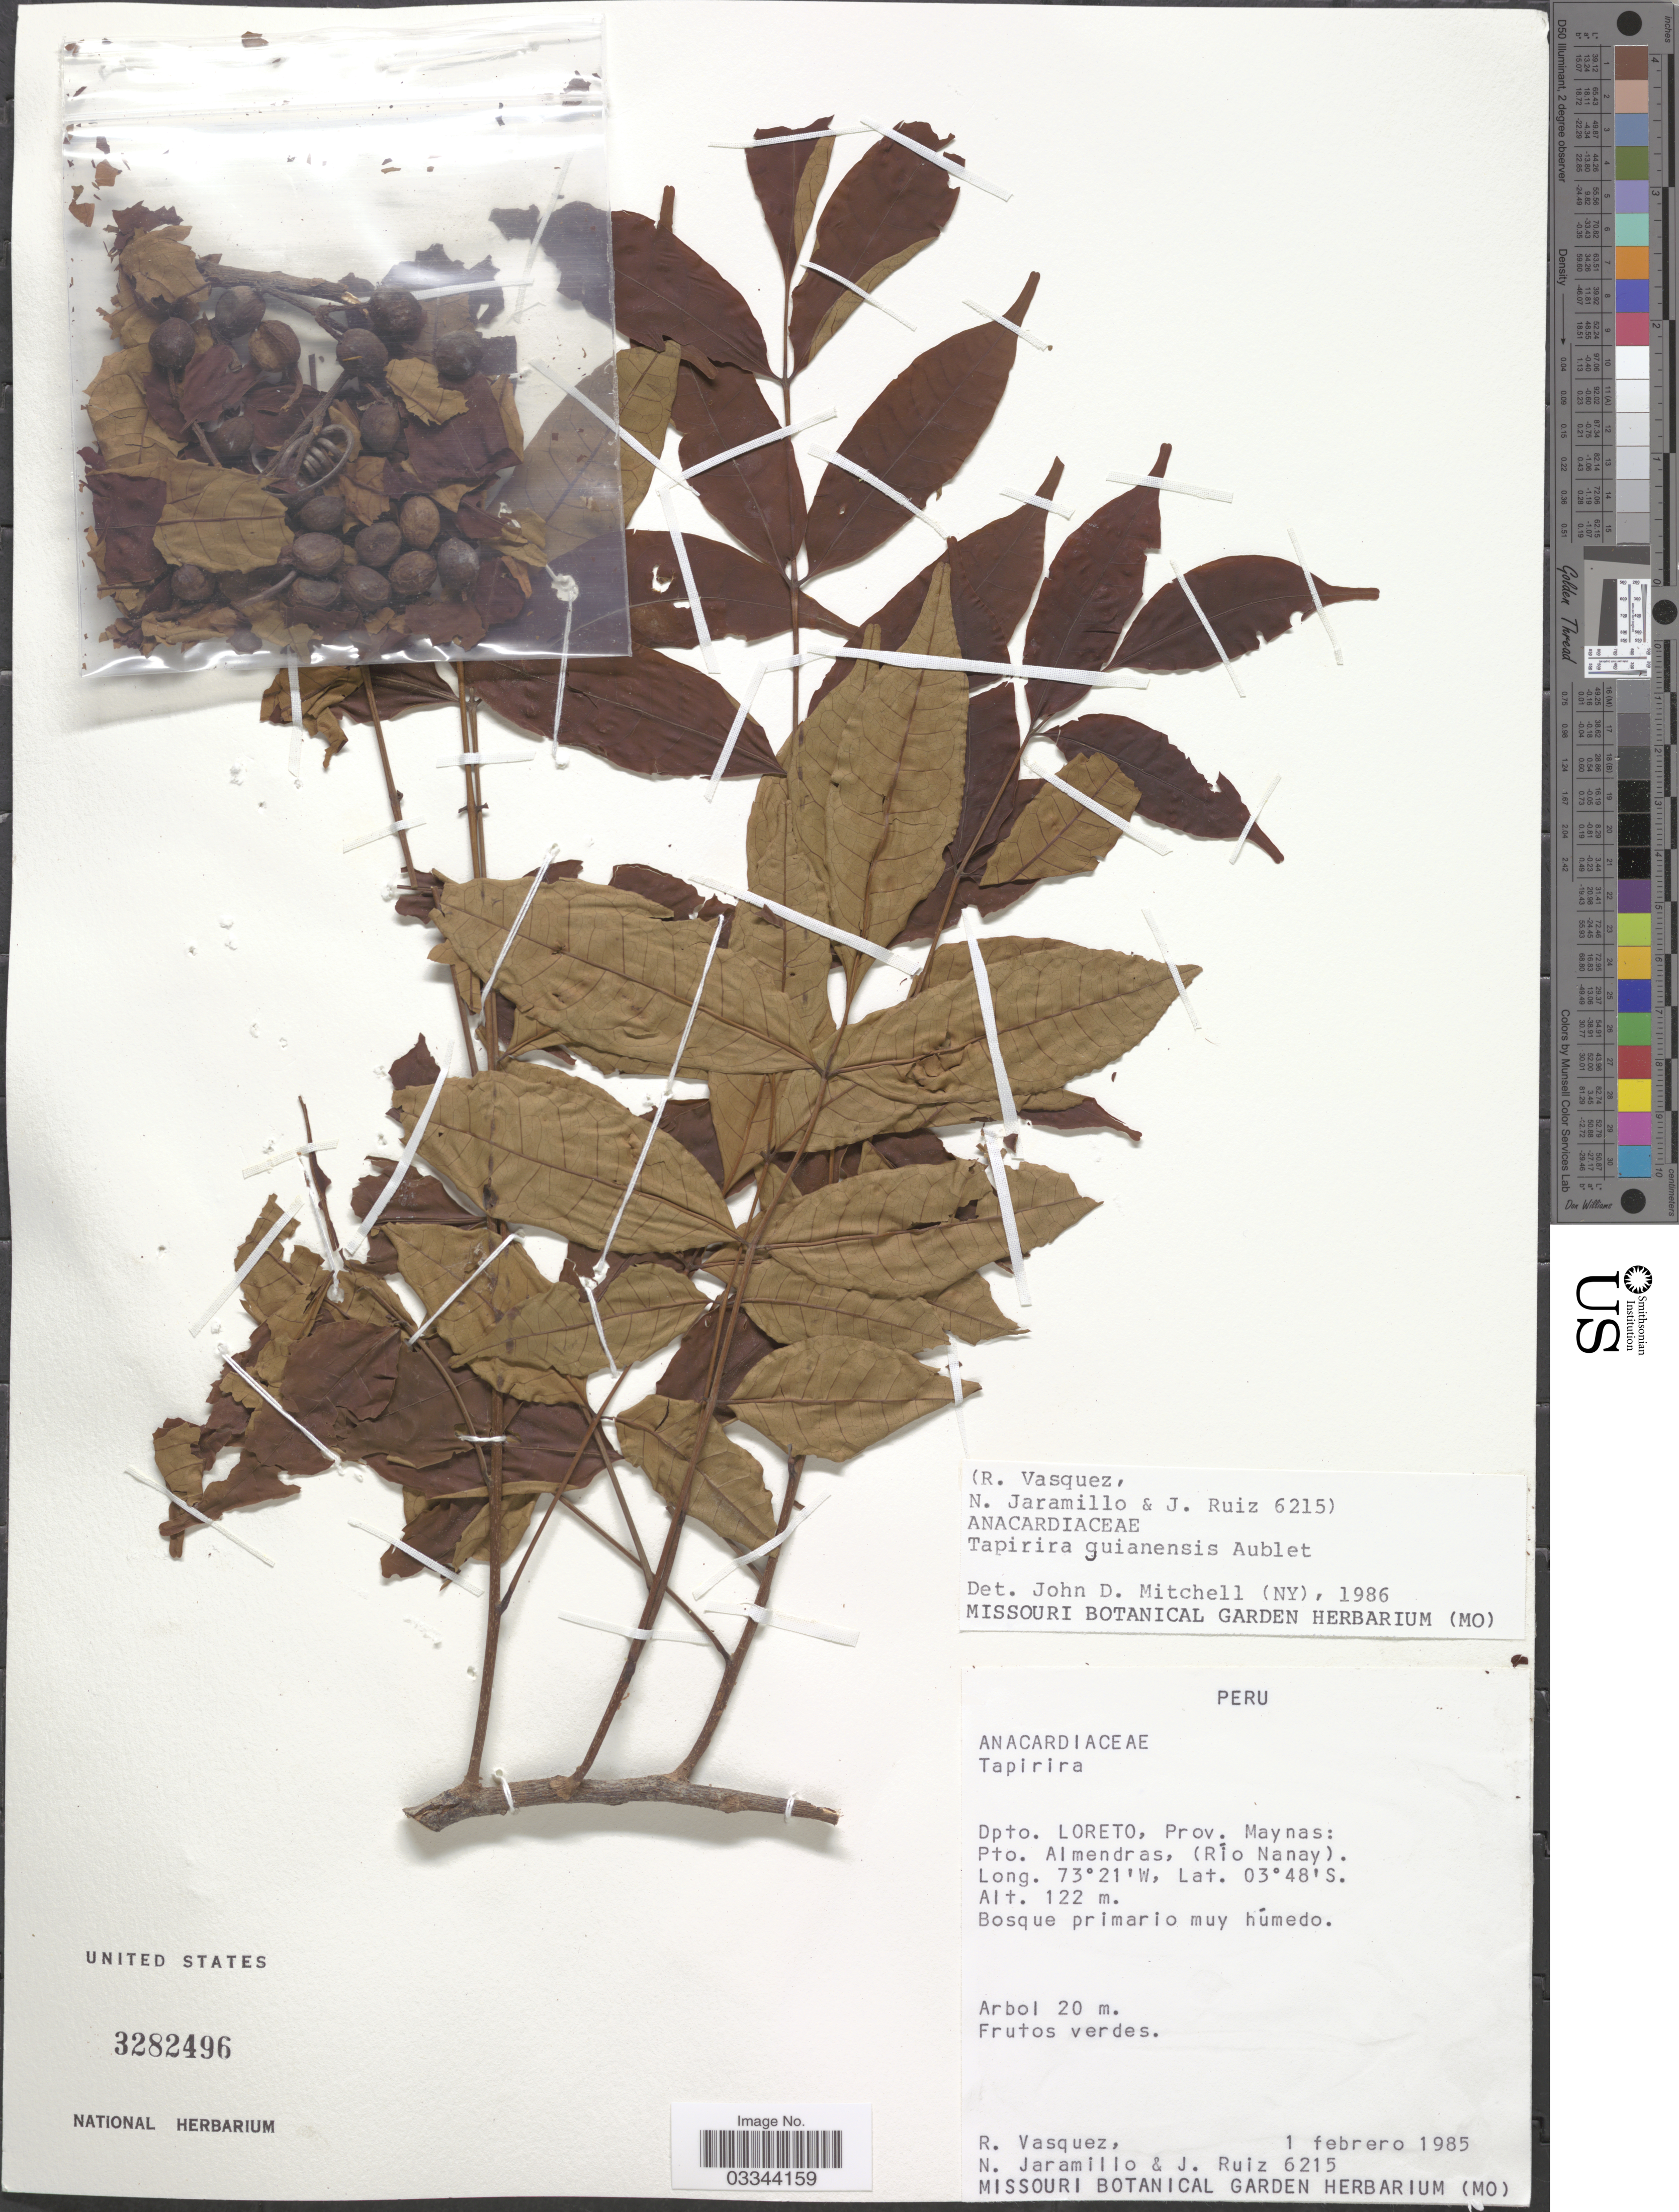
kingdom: Plantae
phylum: Tracheophyta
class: Magnoliopsida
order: Sapindales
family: Anacardiaceae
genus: Tapirira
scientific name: Tapirira guianensis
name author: Aubl.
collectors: R. Vasquez, N. Jaramillo & J. Ruiz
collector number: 6215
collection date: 1985-02-01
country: Peru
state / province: Loreto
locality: Dpot. Loreto, Prov. Maynas: Pto. Almendras, (Río Nanay).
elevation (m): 122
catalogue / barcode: US 3282496